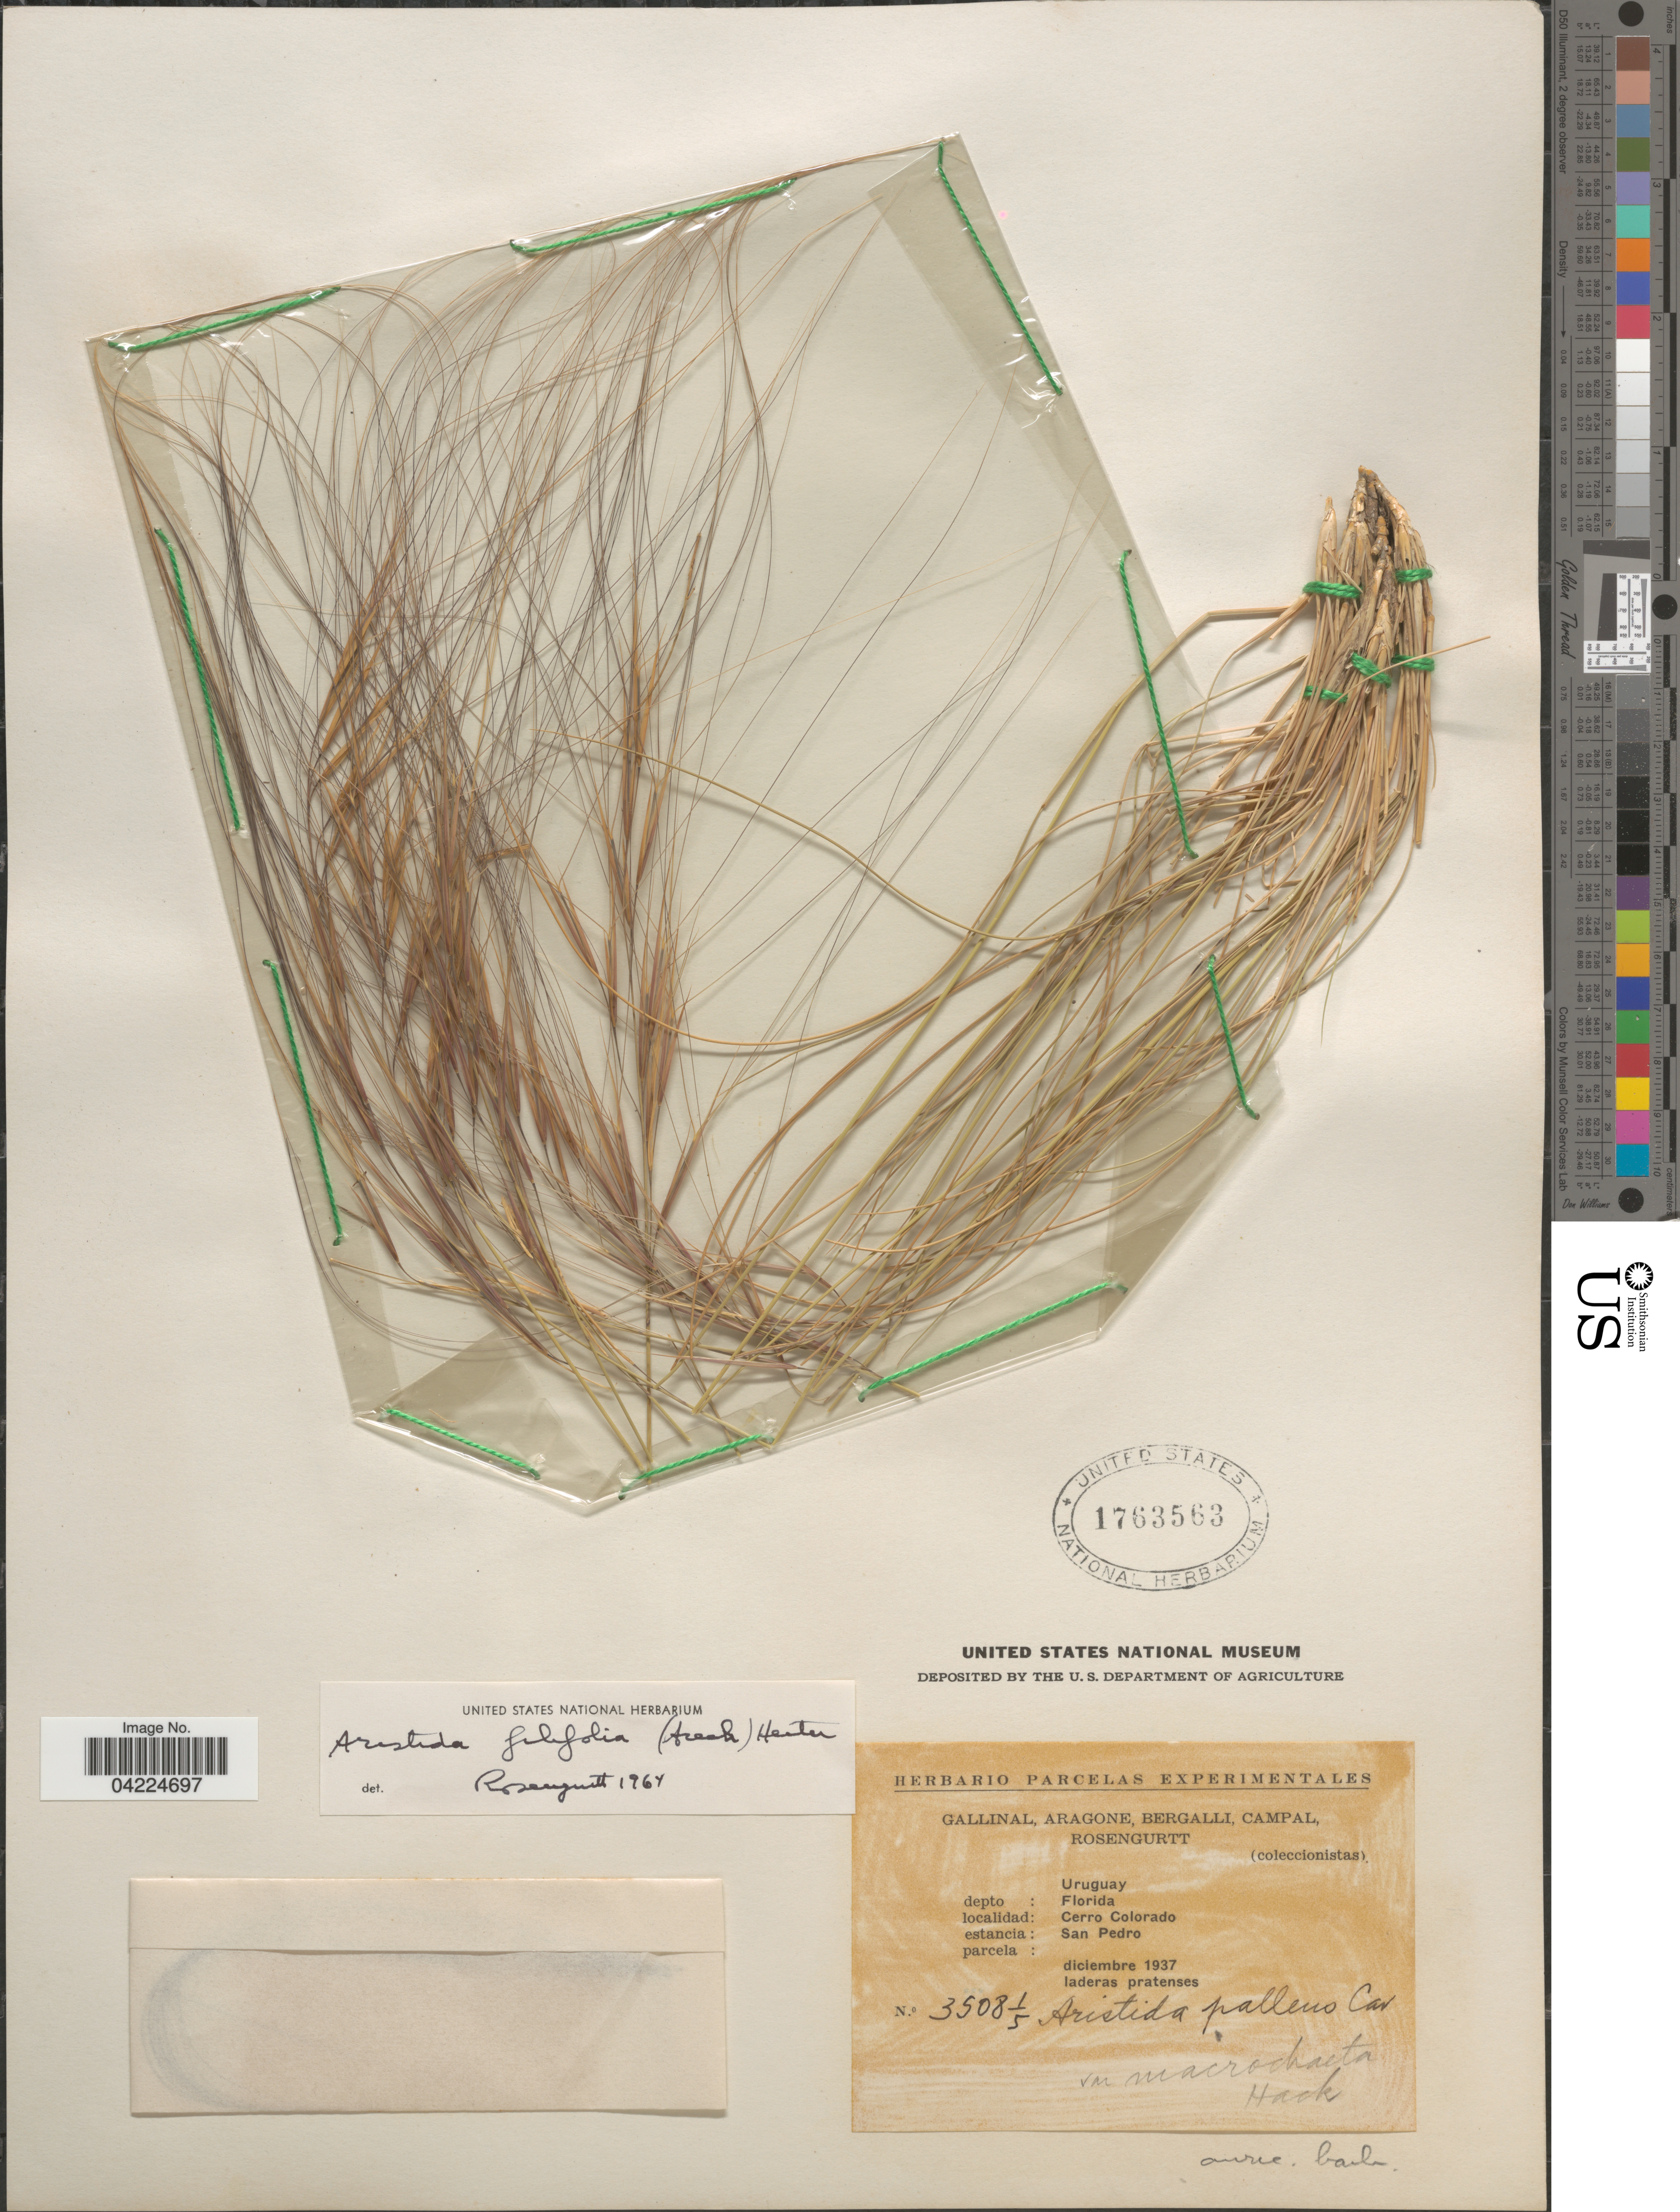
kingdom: Plantae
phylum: Tracheophyta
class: Liliopsida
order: Poales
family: Poaceae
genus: Aristida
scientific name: Aristida filifolia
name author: (Areali) Hecter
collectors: -. Gallinal, -- Aragone, -- Bergalli, -- Campal & Rosengurtt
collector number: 35081/5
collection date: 1937-12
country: Uruguay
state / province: Florida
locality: Depto: Florida. Cerro Colorado. Estancia: San Pedro.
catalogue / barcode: US 1763563